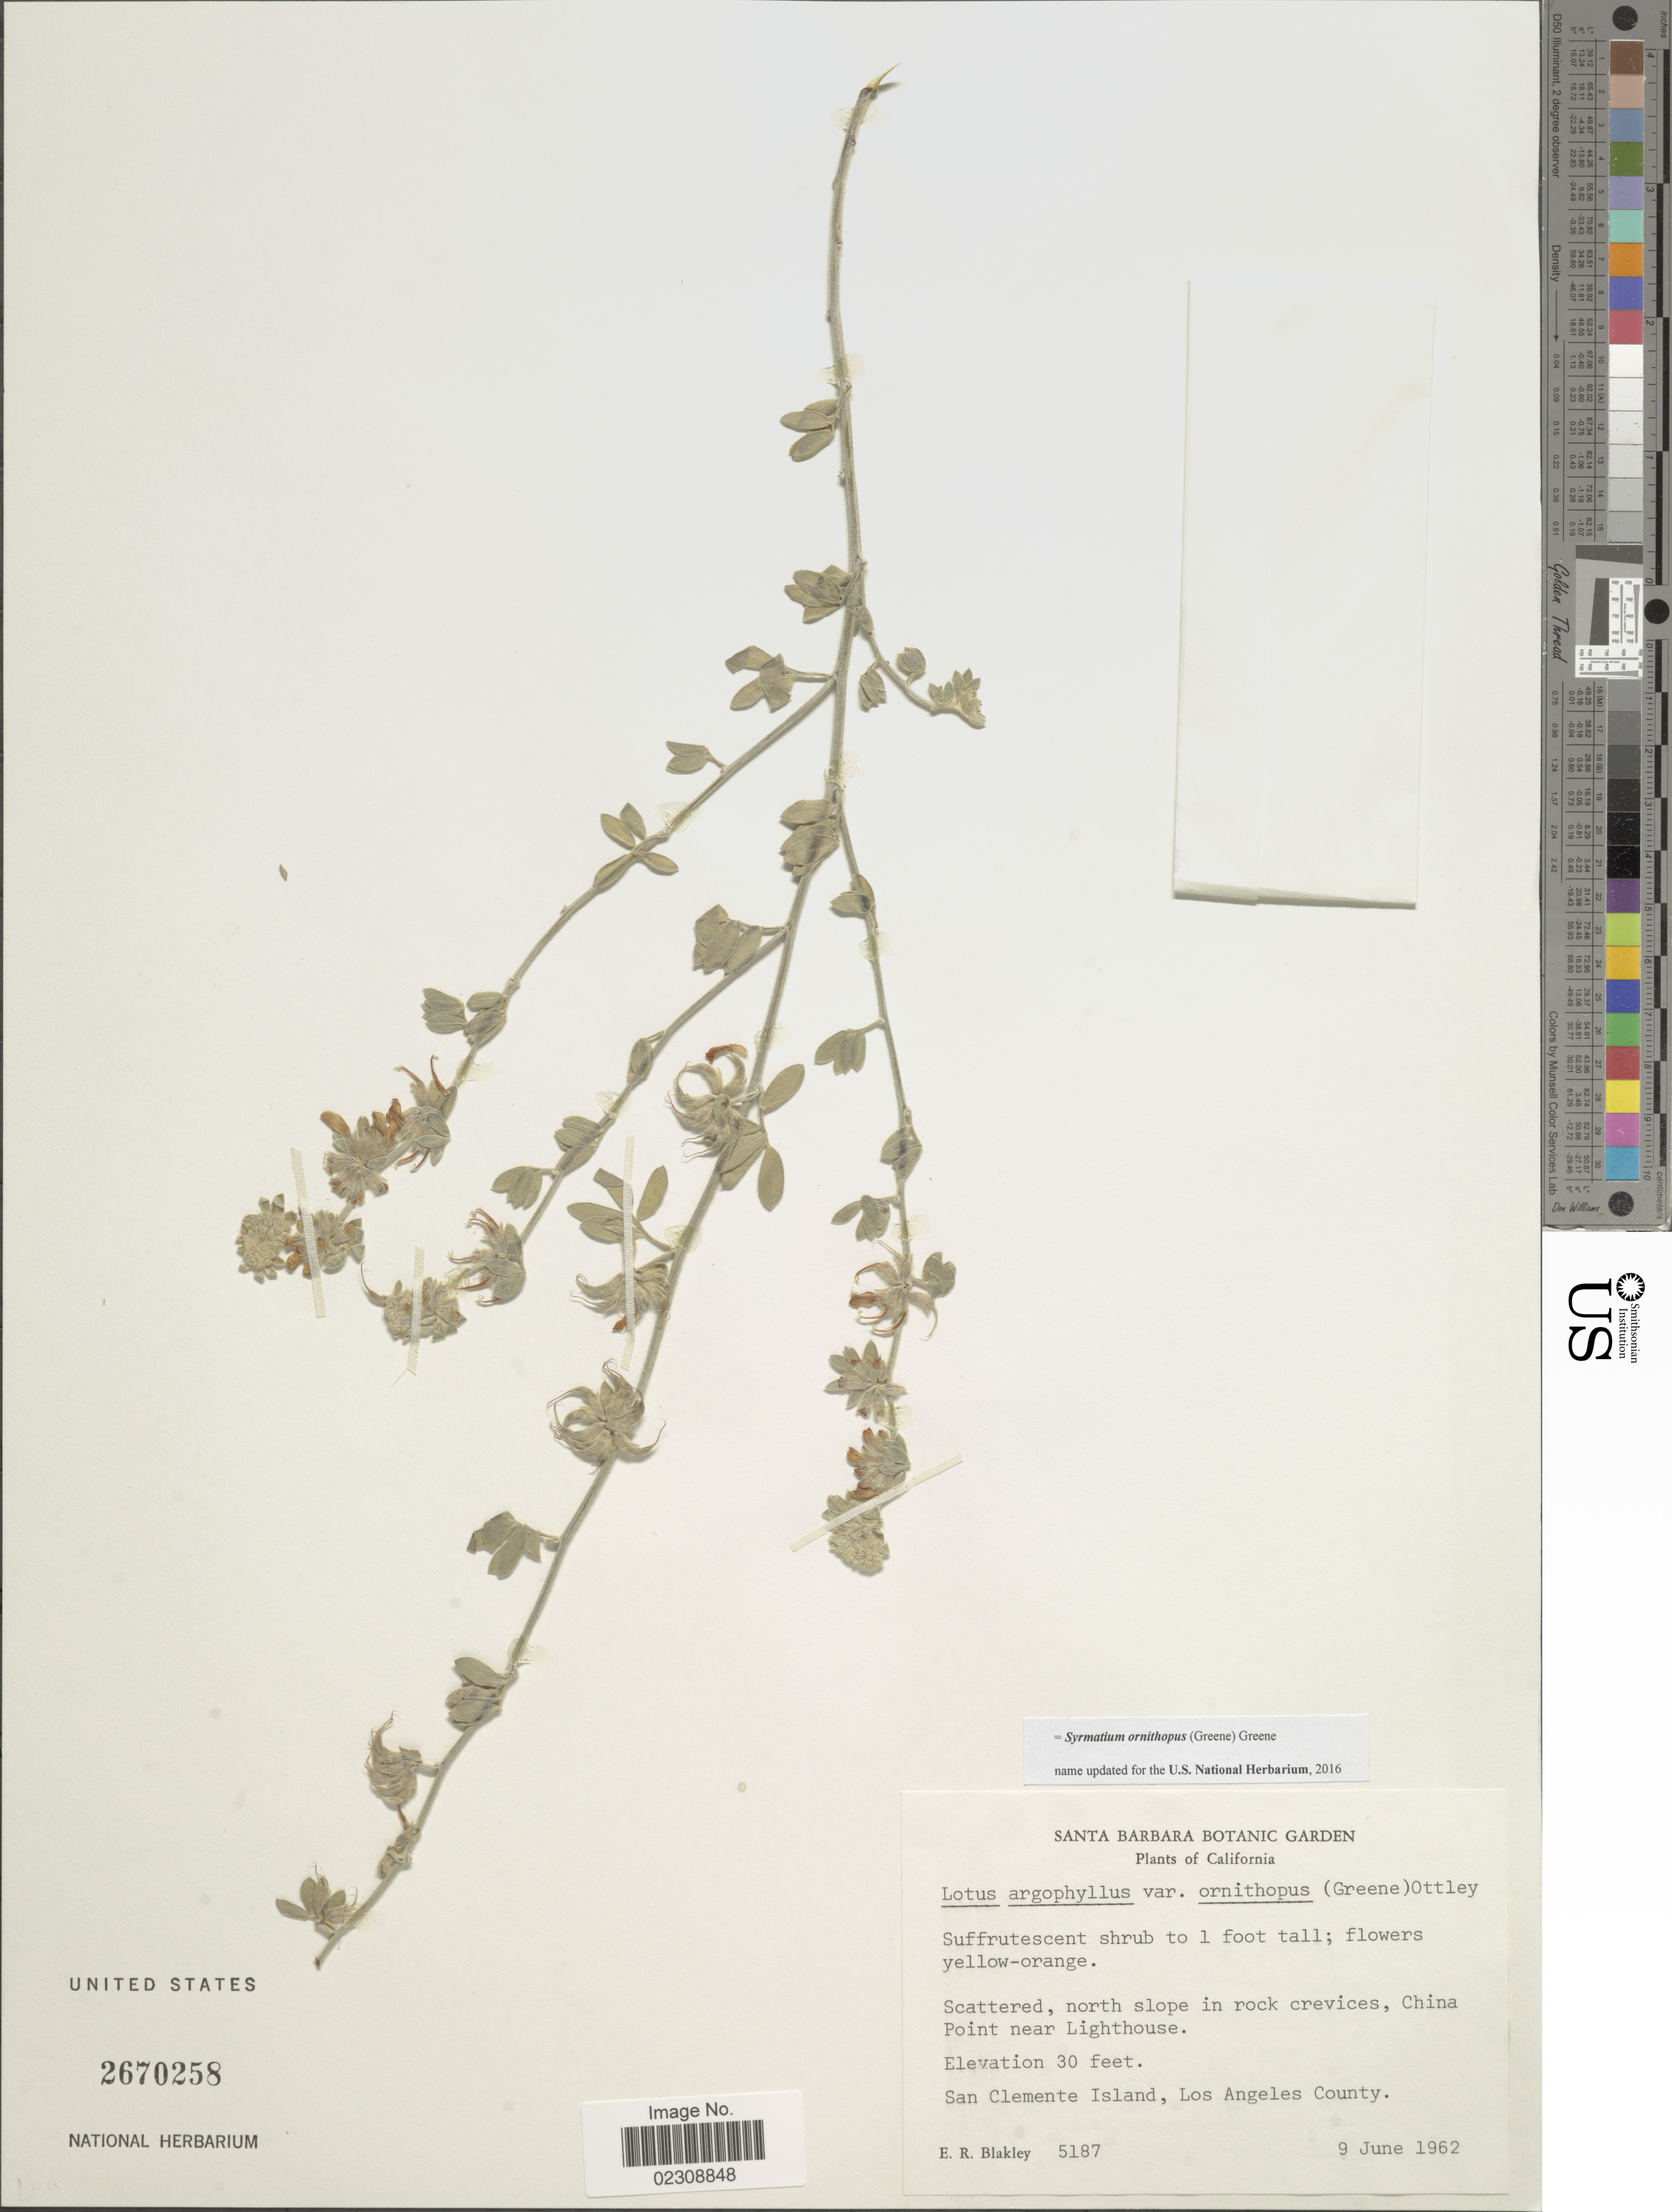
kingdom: Plantae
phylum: Tracheophyta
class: Magnoliopsida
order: Fabales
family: Fabaceae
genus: Syrmatium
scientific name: Syrmatium ornithopus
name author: (Greene) Greene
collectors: E. R. Blakley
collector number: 5187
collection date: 1962-06-09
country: United States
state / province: California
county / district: Los Angeles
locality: China Point, near Lighthouse. San Clemente Island, Los Angeles County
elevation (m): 9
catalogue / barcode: US 2670258